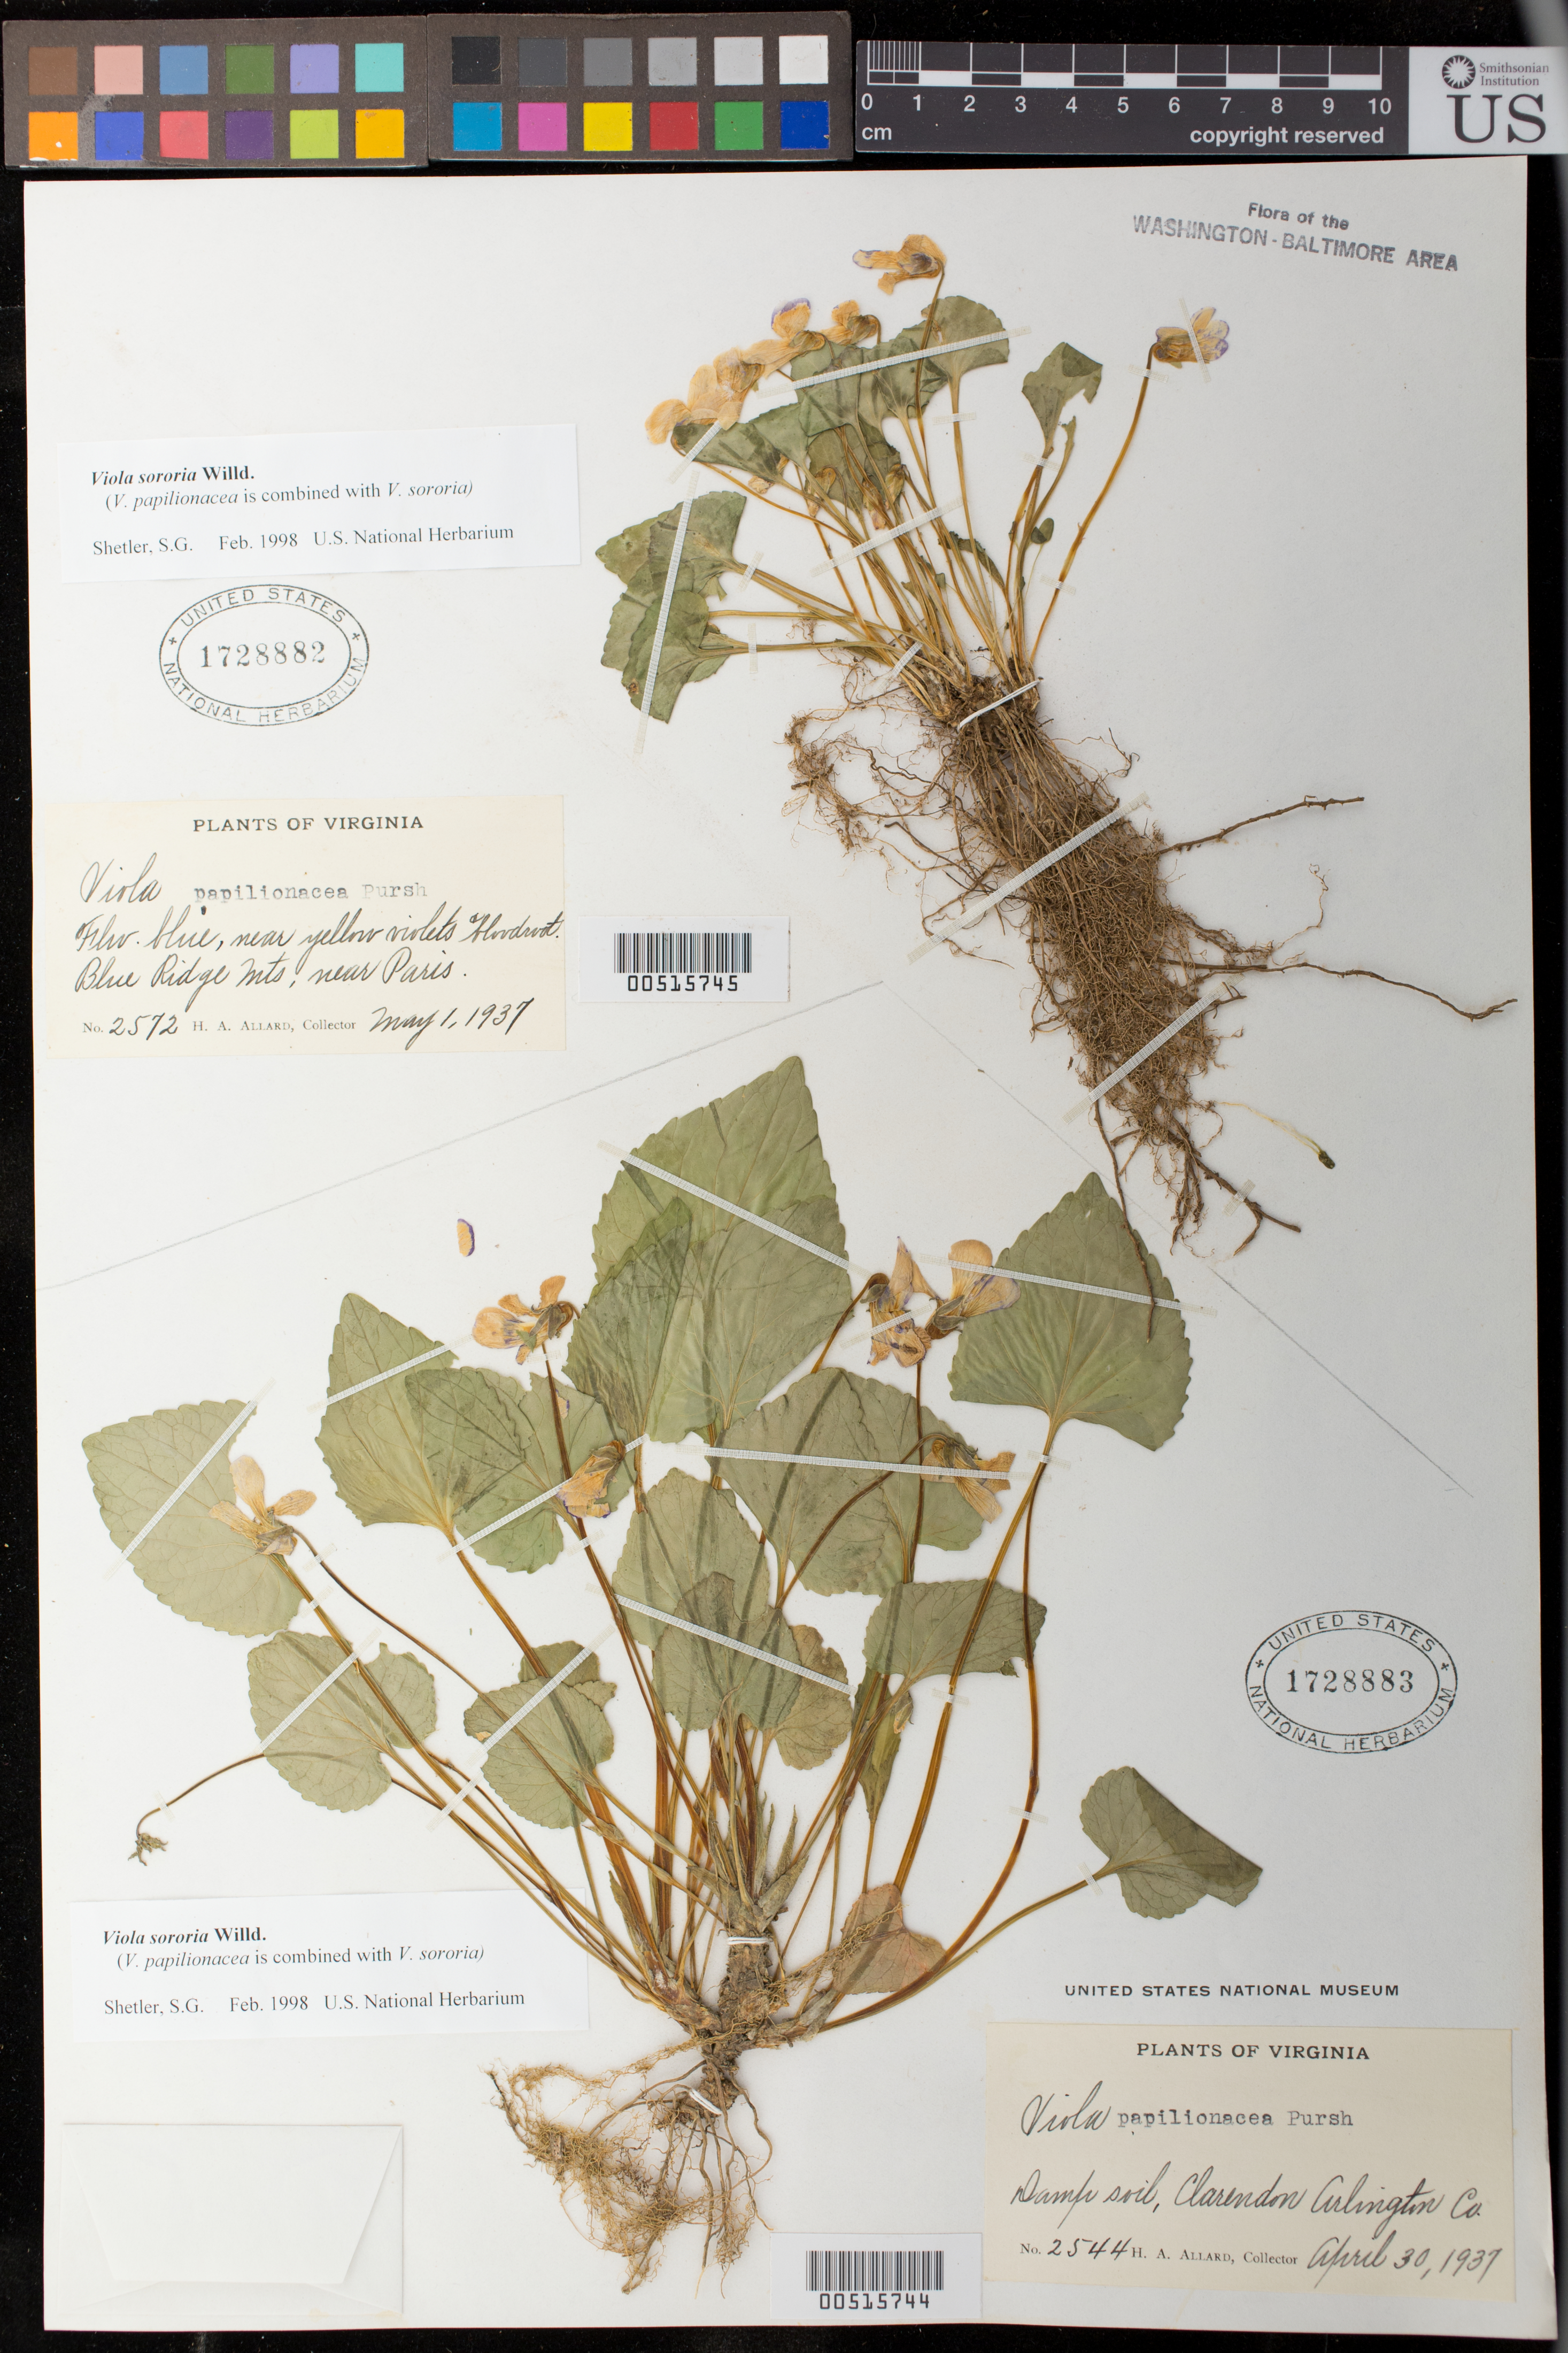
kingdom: Plantae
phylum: Tracheophyta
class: Magnoliopsida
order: Malpighiales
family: Violaceae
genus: Viola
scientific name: Viola sororia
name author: Willd.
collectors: H. A. Allard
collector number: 2544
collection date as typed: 30 Apr 1937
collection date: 1937-04-30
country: United States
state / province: Virginia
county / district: Arlington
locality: Clarendon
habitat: Damp soil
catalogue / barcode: US 1728883